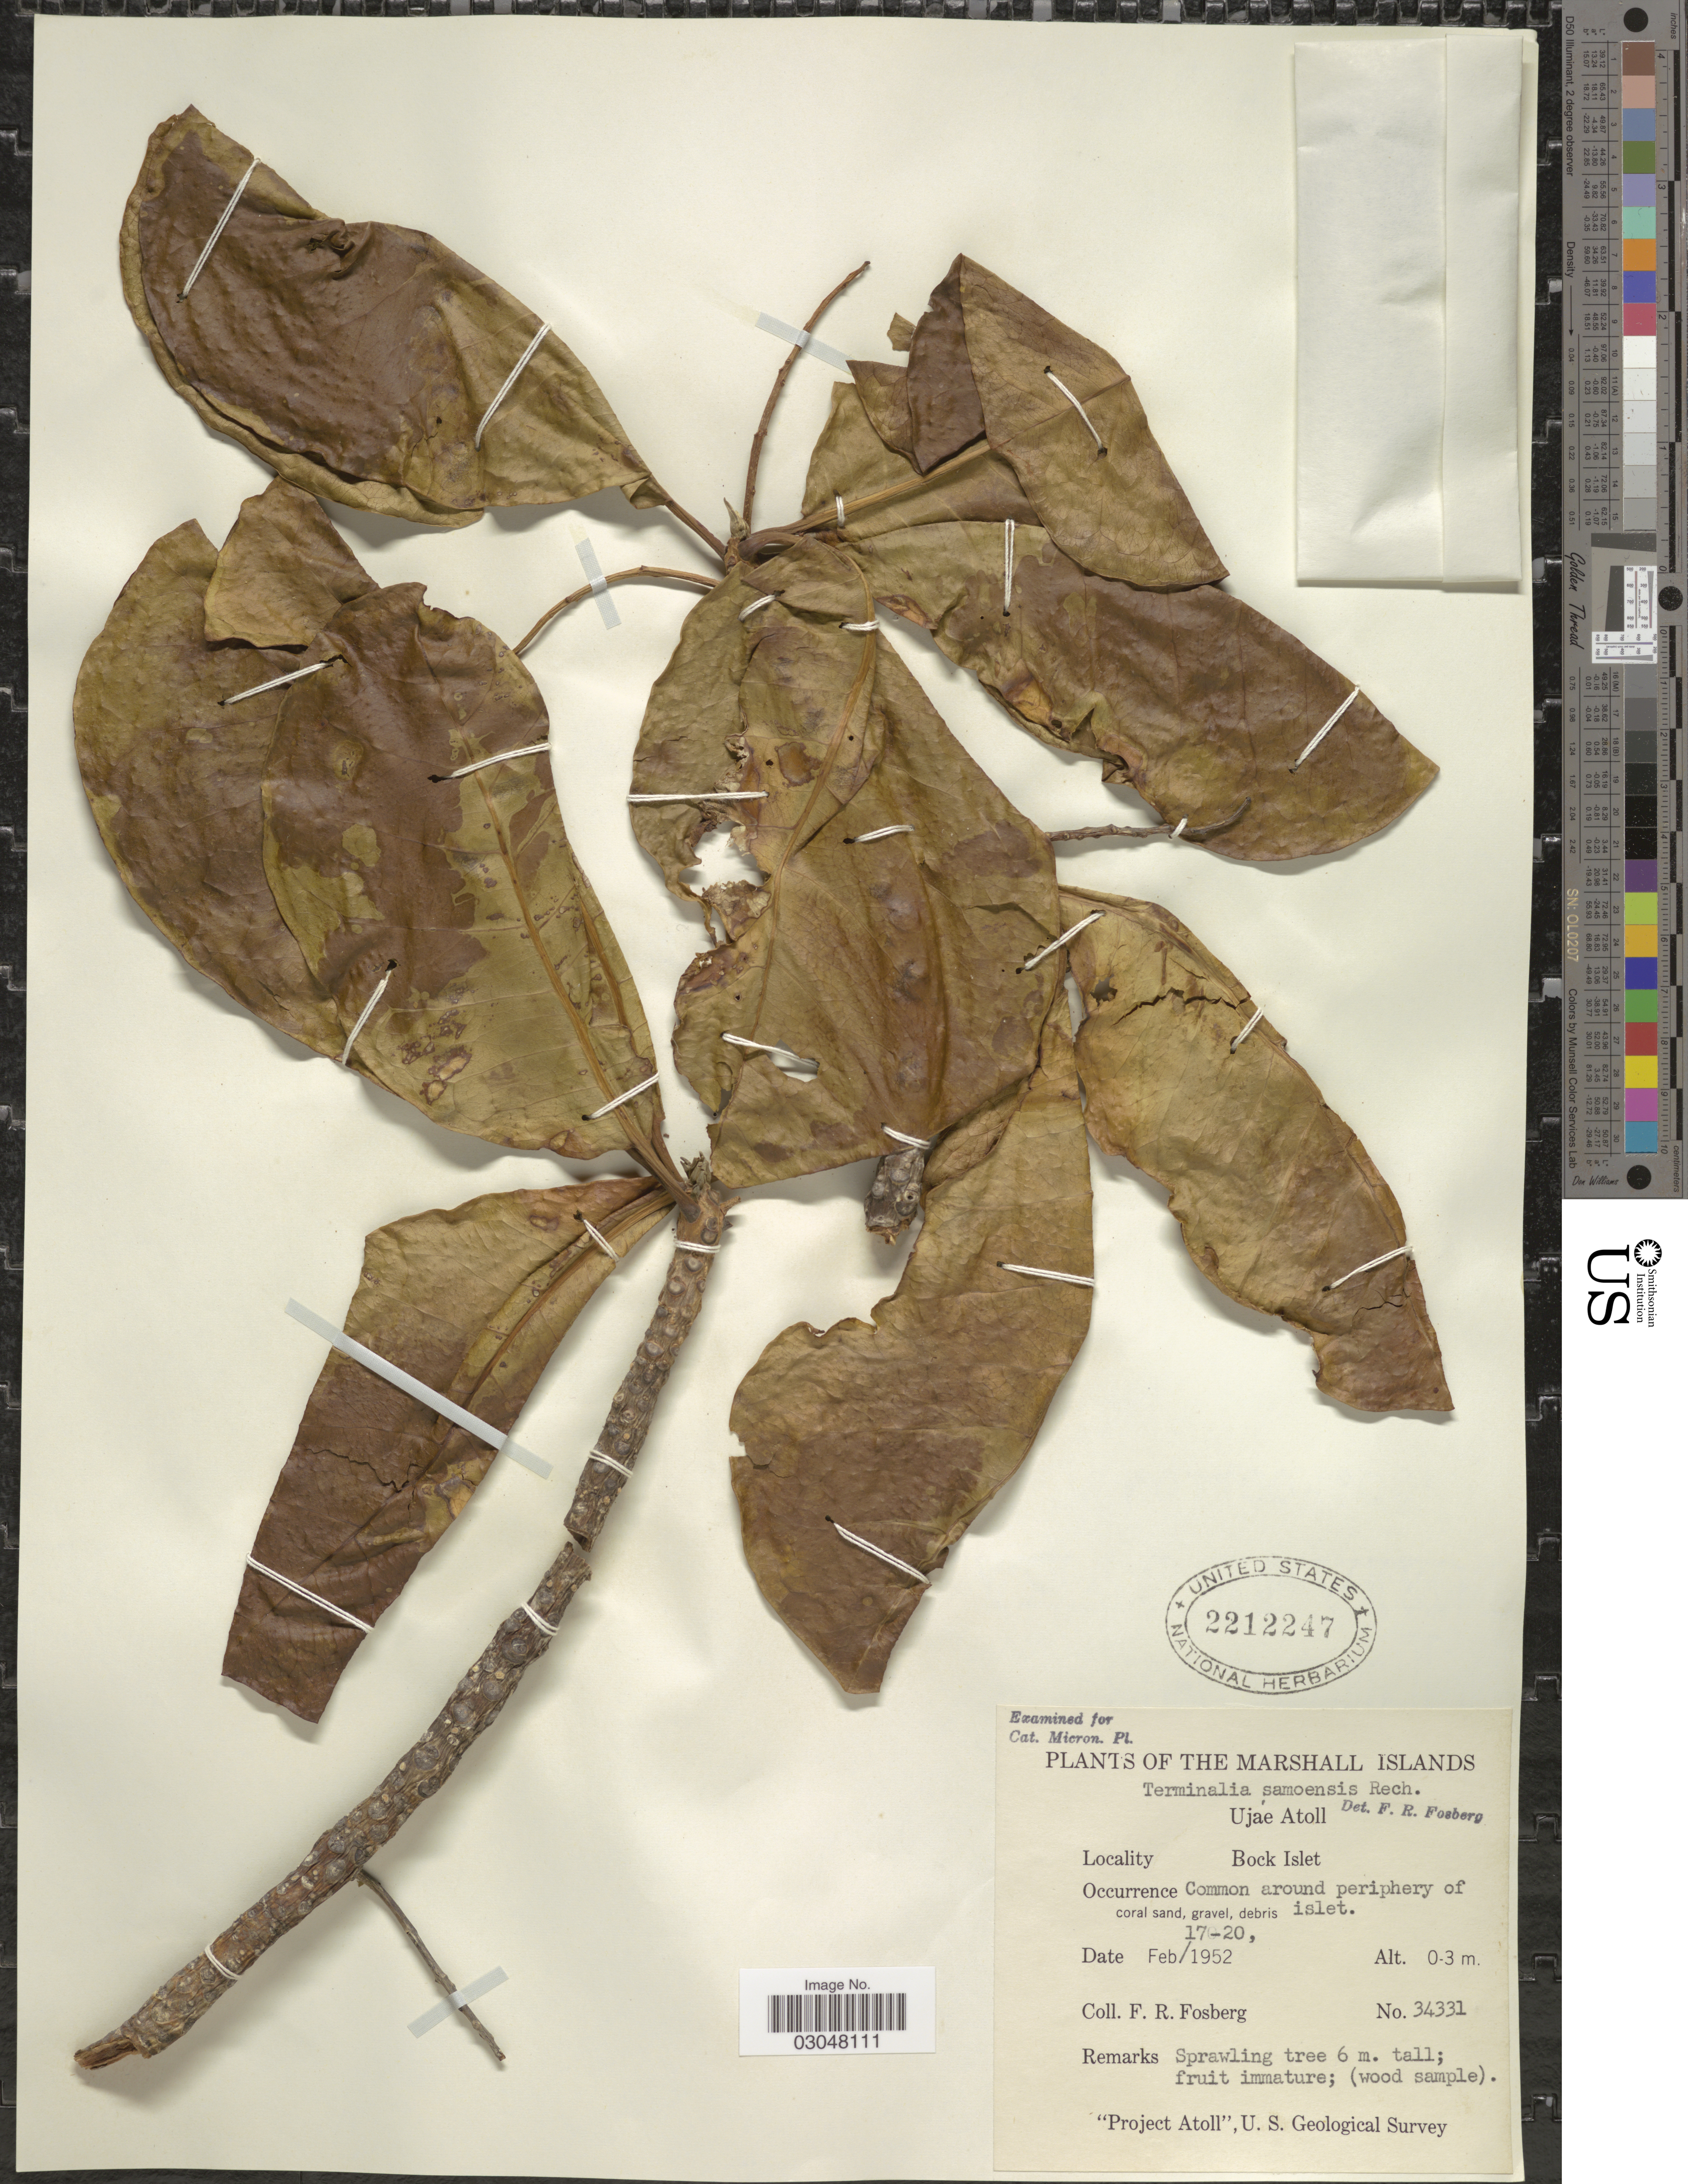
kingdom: Plantae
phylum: Tracheophyta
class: Magnoliopsida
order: Myrtales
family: Combretaceae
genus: Terminalia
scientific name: Terminalia samoensis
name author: Rech.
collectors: F. R. Fosberg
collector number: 34331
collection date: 1952-02-17/1952-02-20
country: Marshall Islands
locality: Ujae Atoll. Bock Islet.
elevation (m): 0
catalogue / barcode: US 2212247